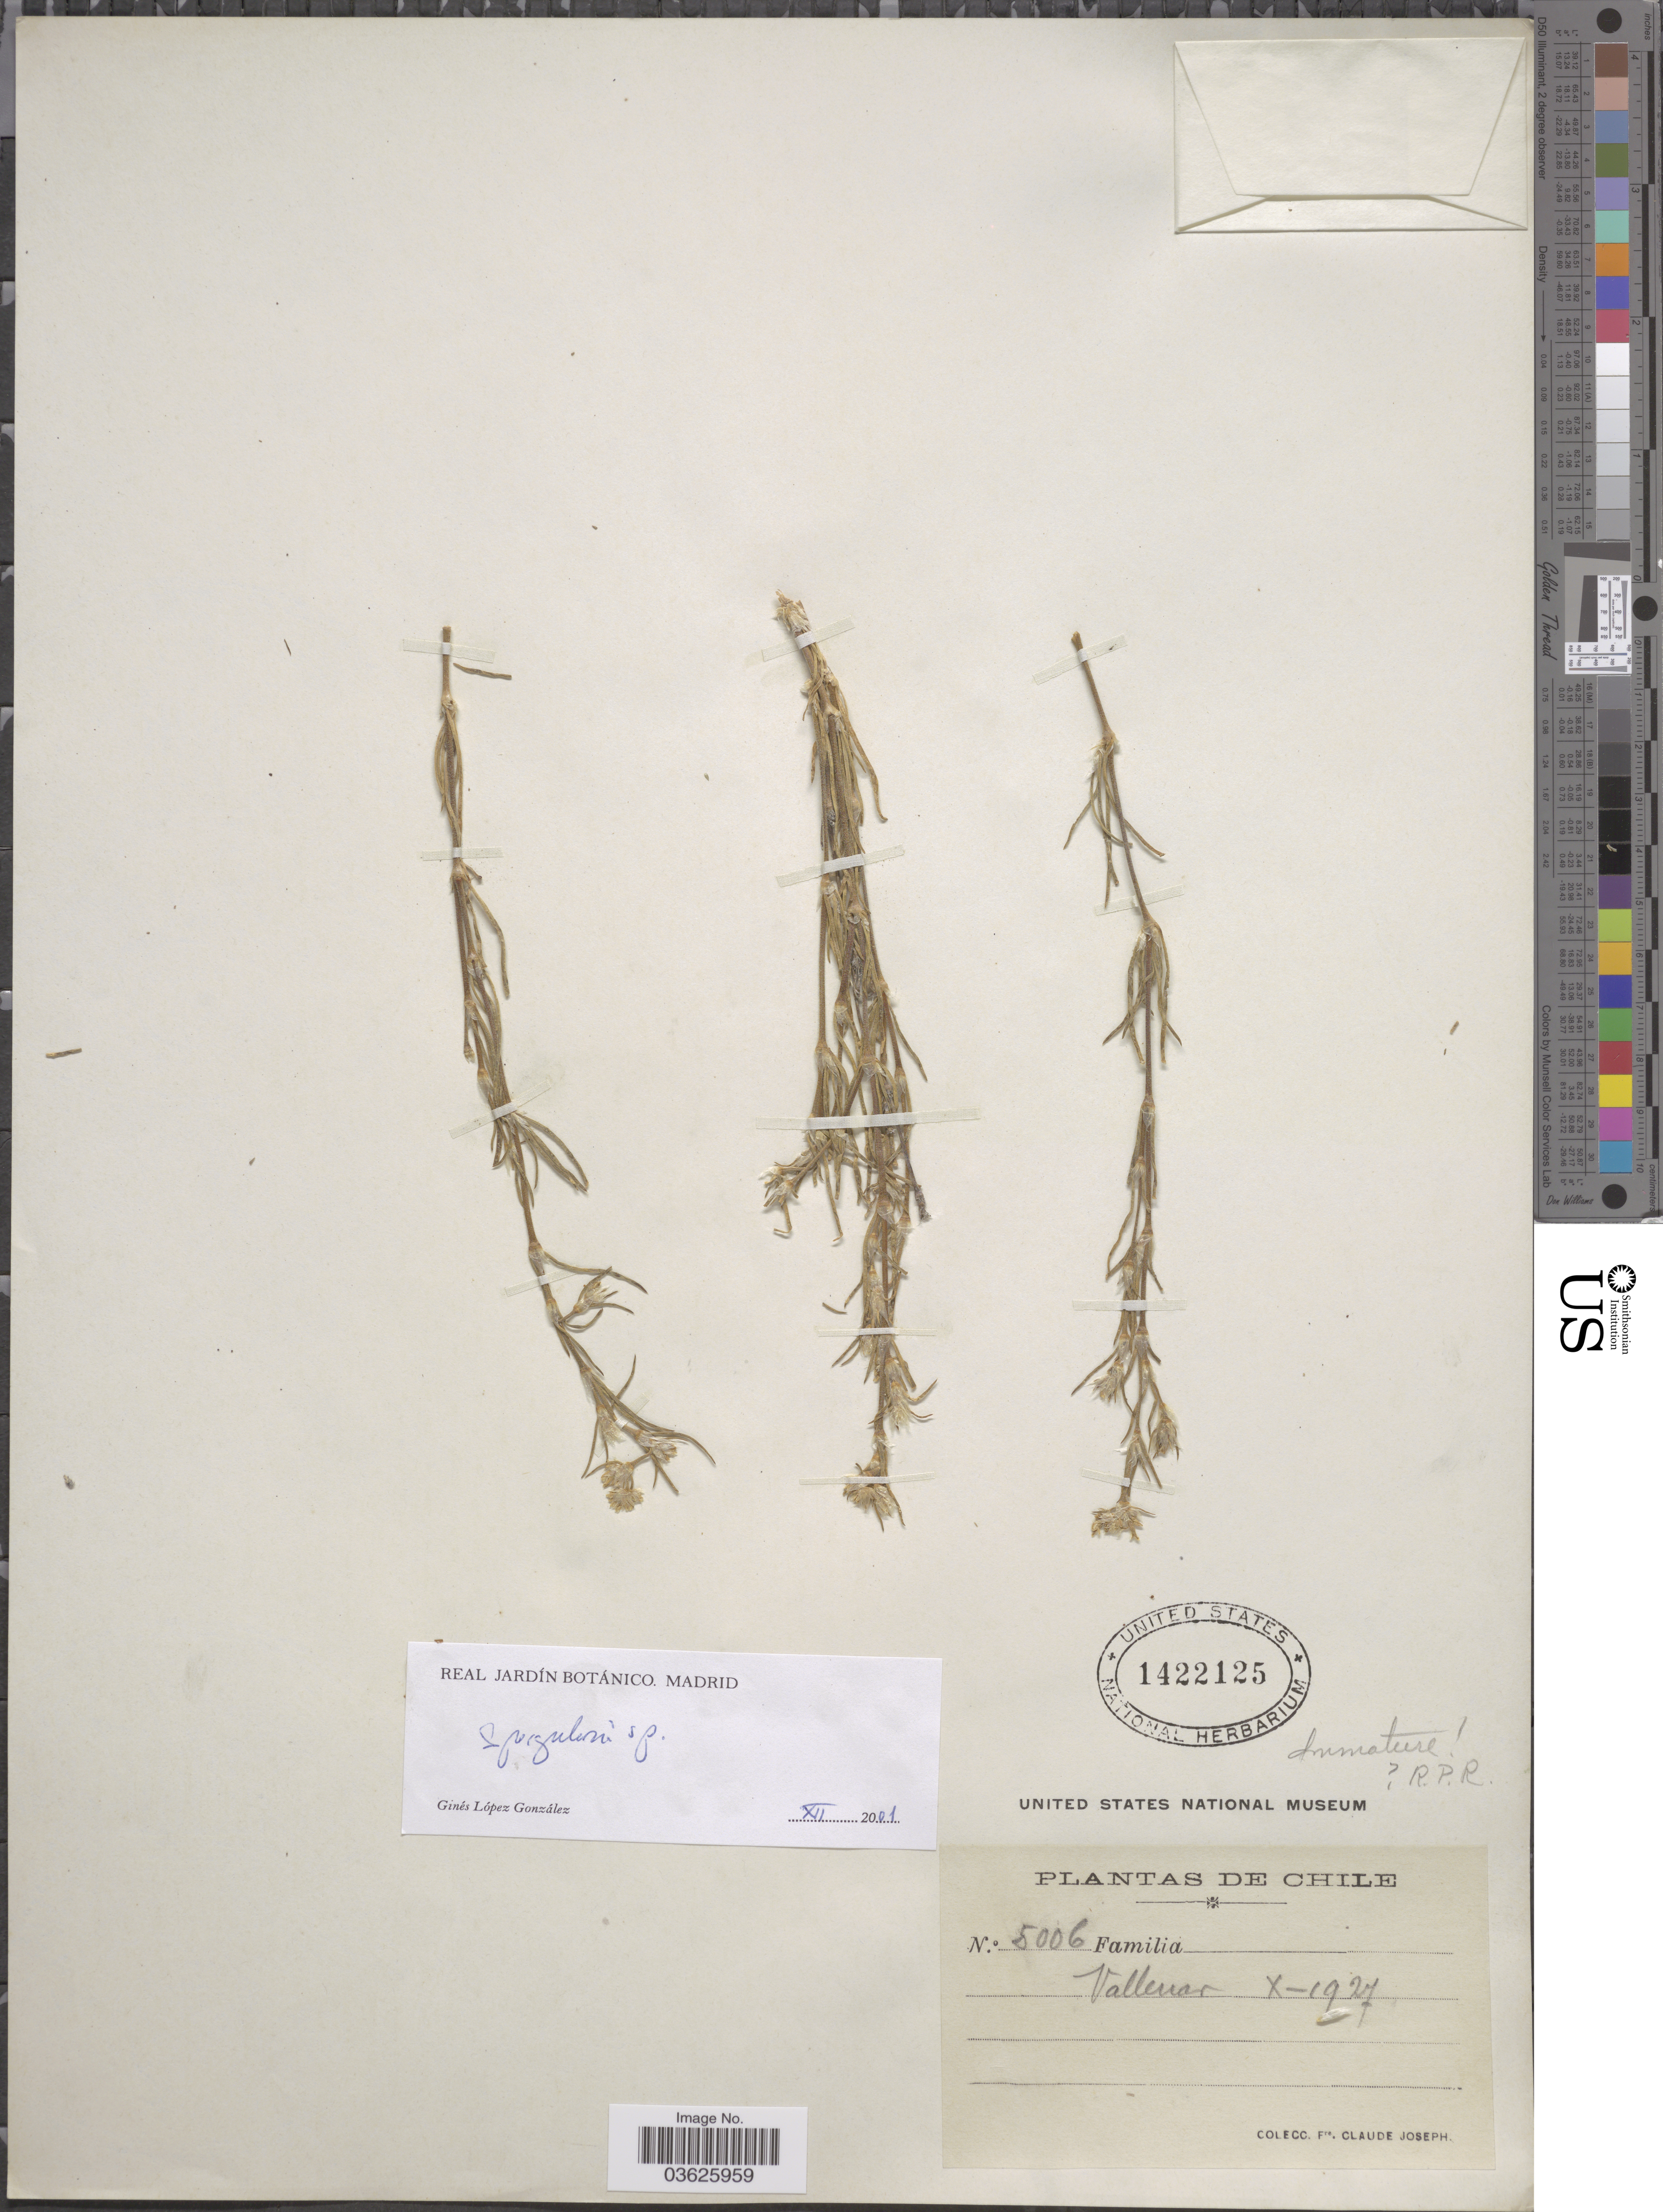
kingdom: Plantae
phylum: Tracheophyta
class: Magnoliopsida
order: Caryophyllales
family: Caryophyllaceae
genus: Spergularia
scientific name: Spergularia sp.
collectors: Bro. Claude-Joseph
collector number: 5006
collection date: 1927-10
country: Chile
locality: Vallenar.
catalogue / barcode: US 1422125